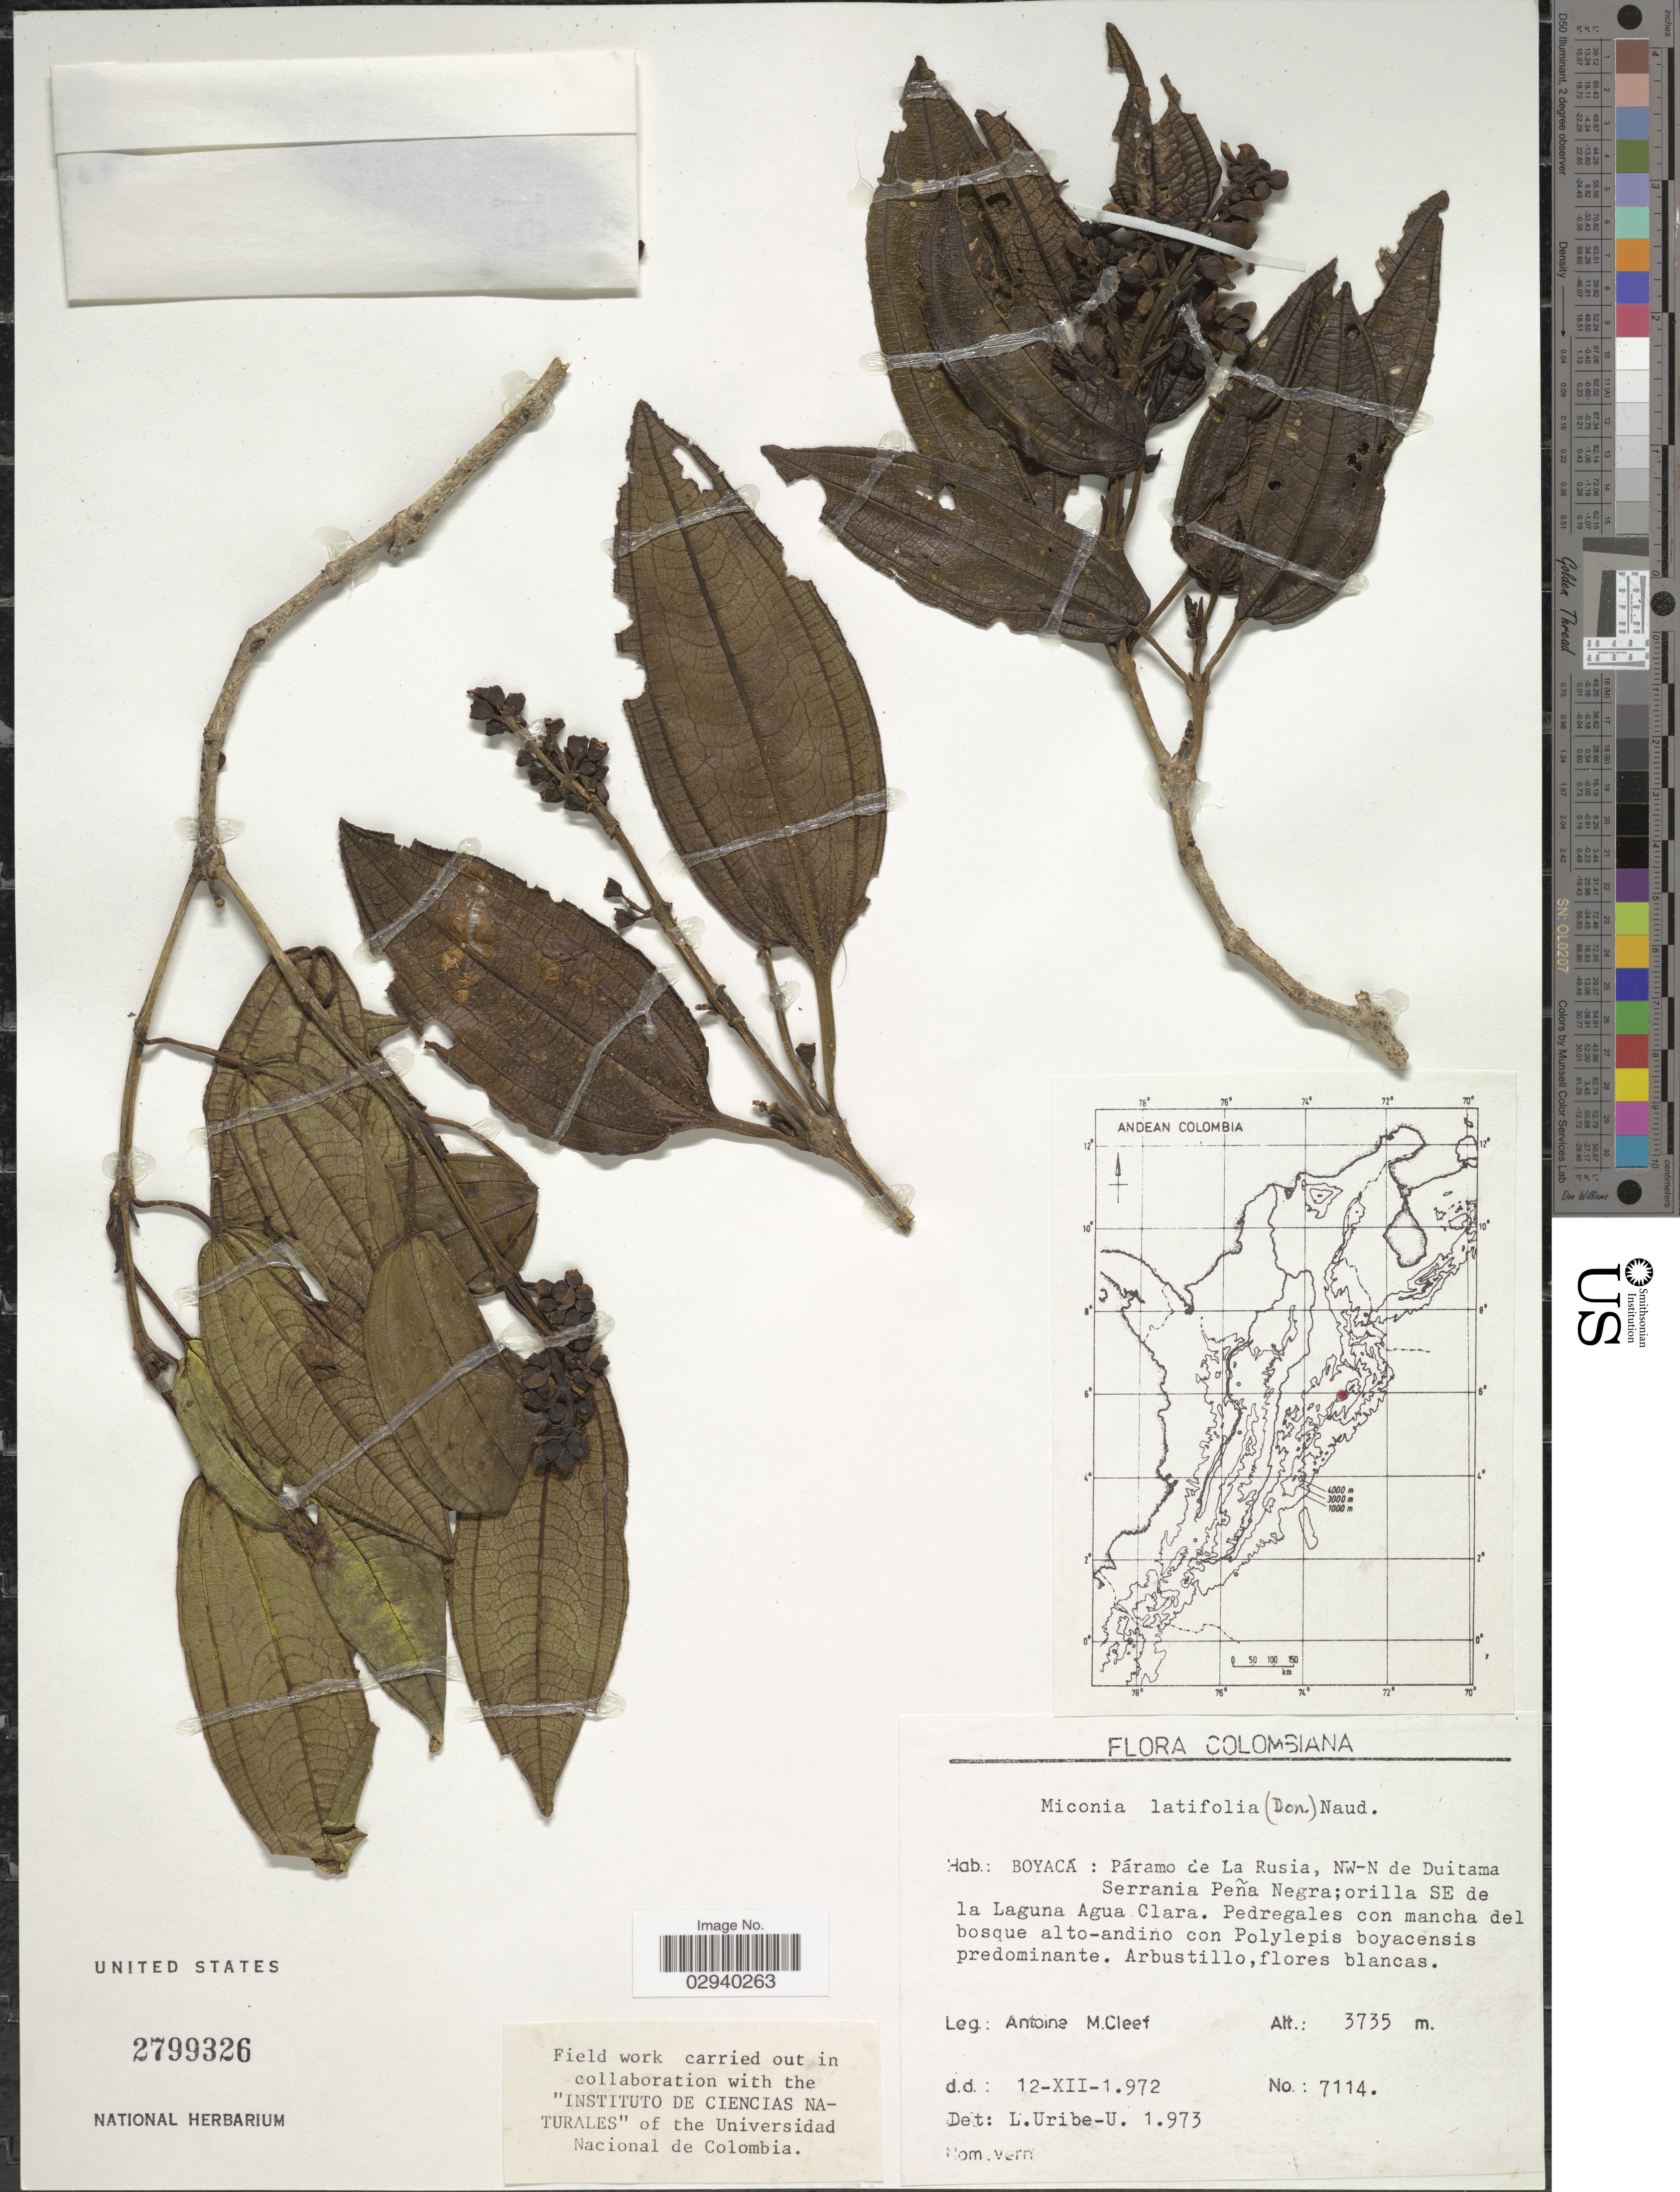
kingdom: Plantae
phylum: Tracheophyta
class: Magnoliopsida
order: Myrtales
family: Melastomataceae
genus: Miconia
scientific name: Miconia latifolia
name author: (D. Don) Naudin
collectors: A. M. Cleef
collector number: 7114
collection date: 1972-12-12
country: Colombia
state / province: Boyacá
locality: Páramo de La Rusia, NW-N de Duitama Serrania Peña Negra; orilla SE de la Laguna Agua Clara.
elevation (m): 3735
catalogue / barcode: US 2799326